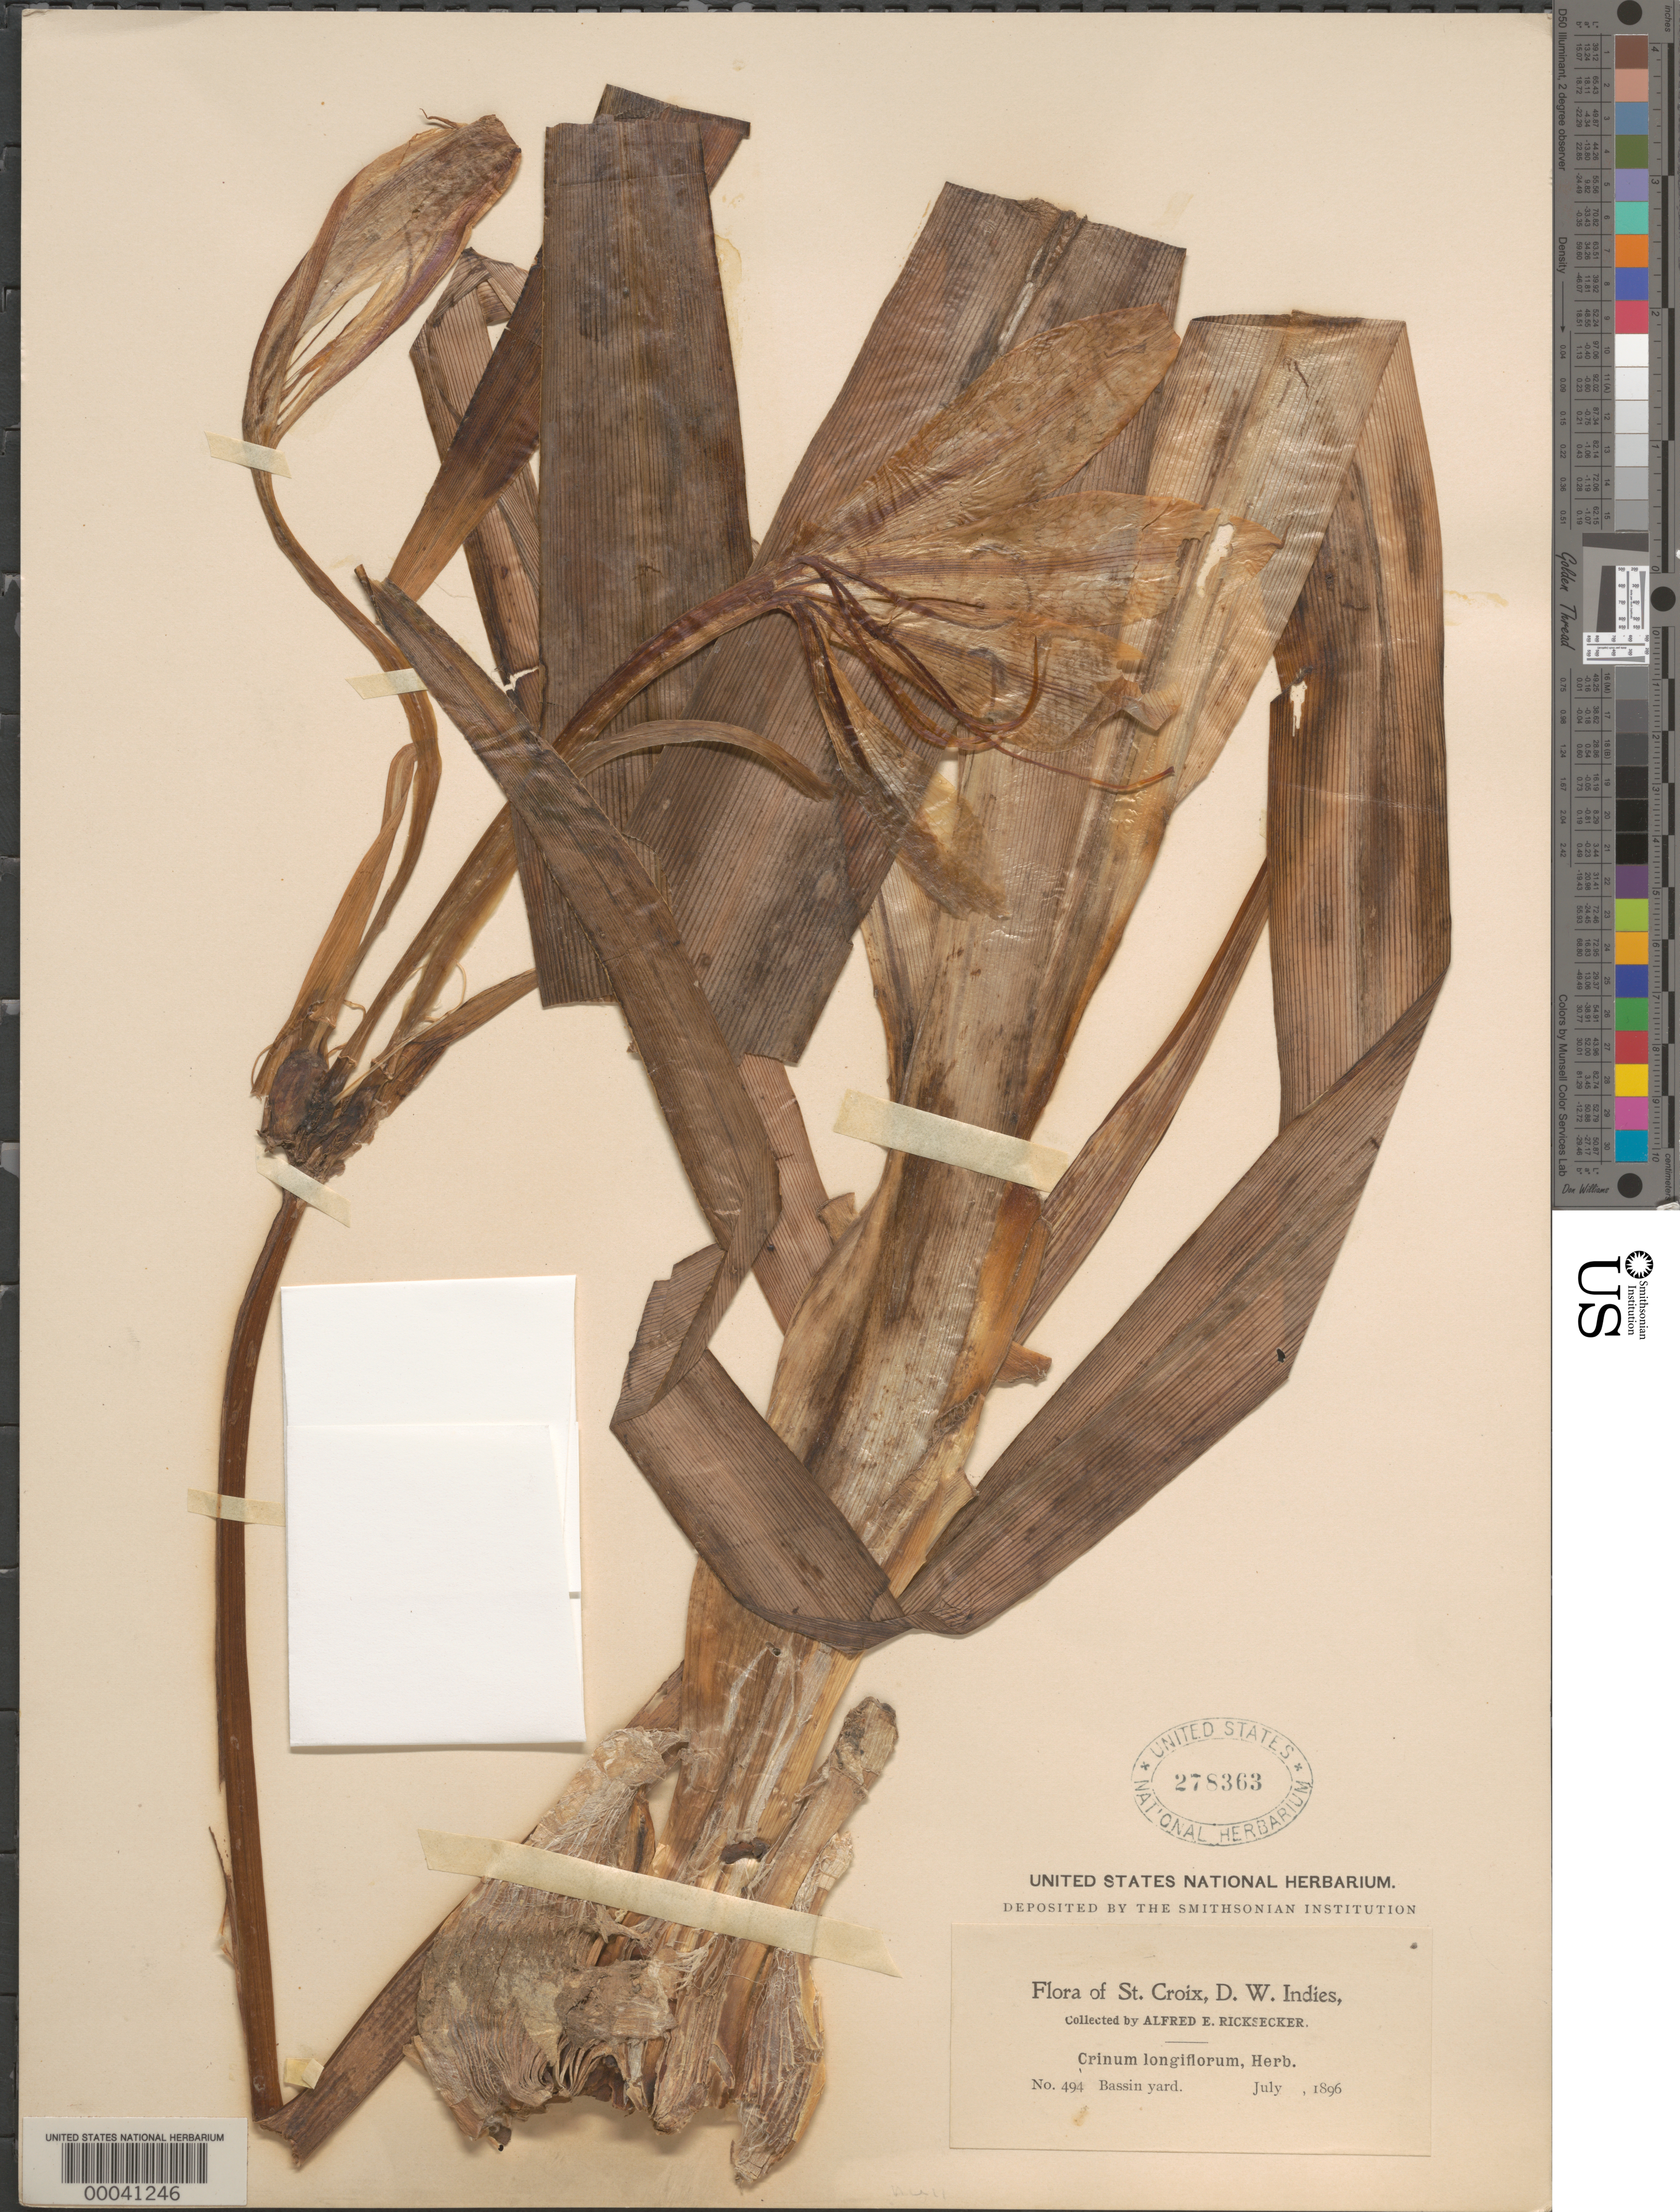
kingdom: Plantae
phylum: Tracheophyta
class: Liliopsida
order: Asparagales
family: Amaryllidaceae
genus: Crinum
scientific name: Crinum longiflorum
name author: Herb.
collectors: A. E. Ricksecker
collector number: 494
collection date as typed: Jul 1896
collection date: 1896-07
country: U.S. Virgin Islands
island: St. Croix Island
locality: Bassin yard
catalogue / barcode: US 278363